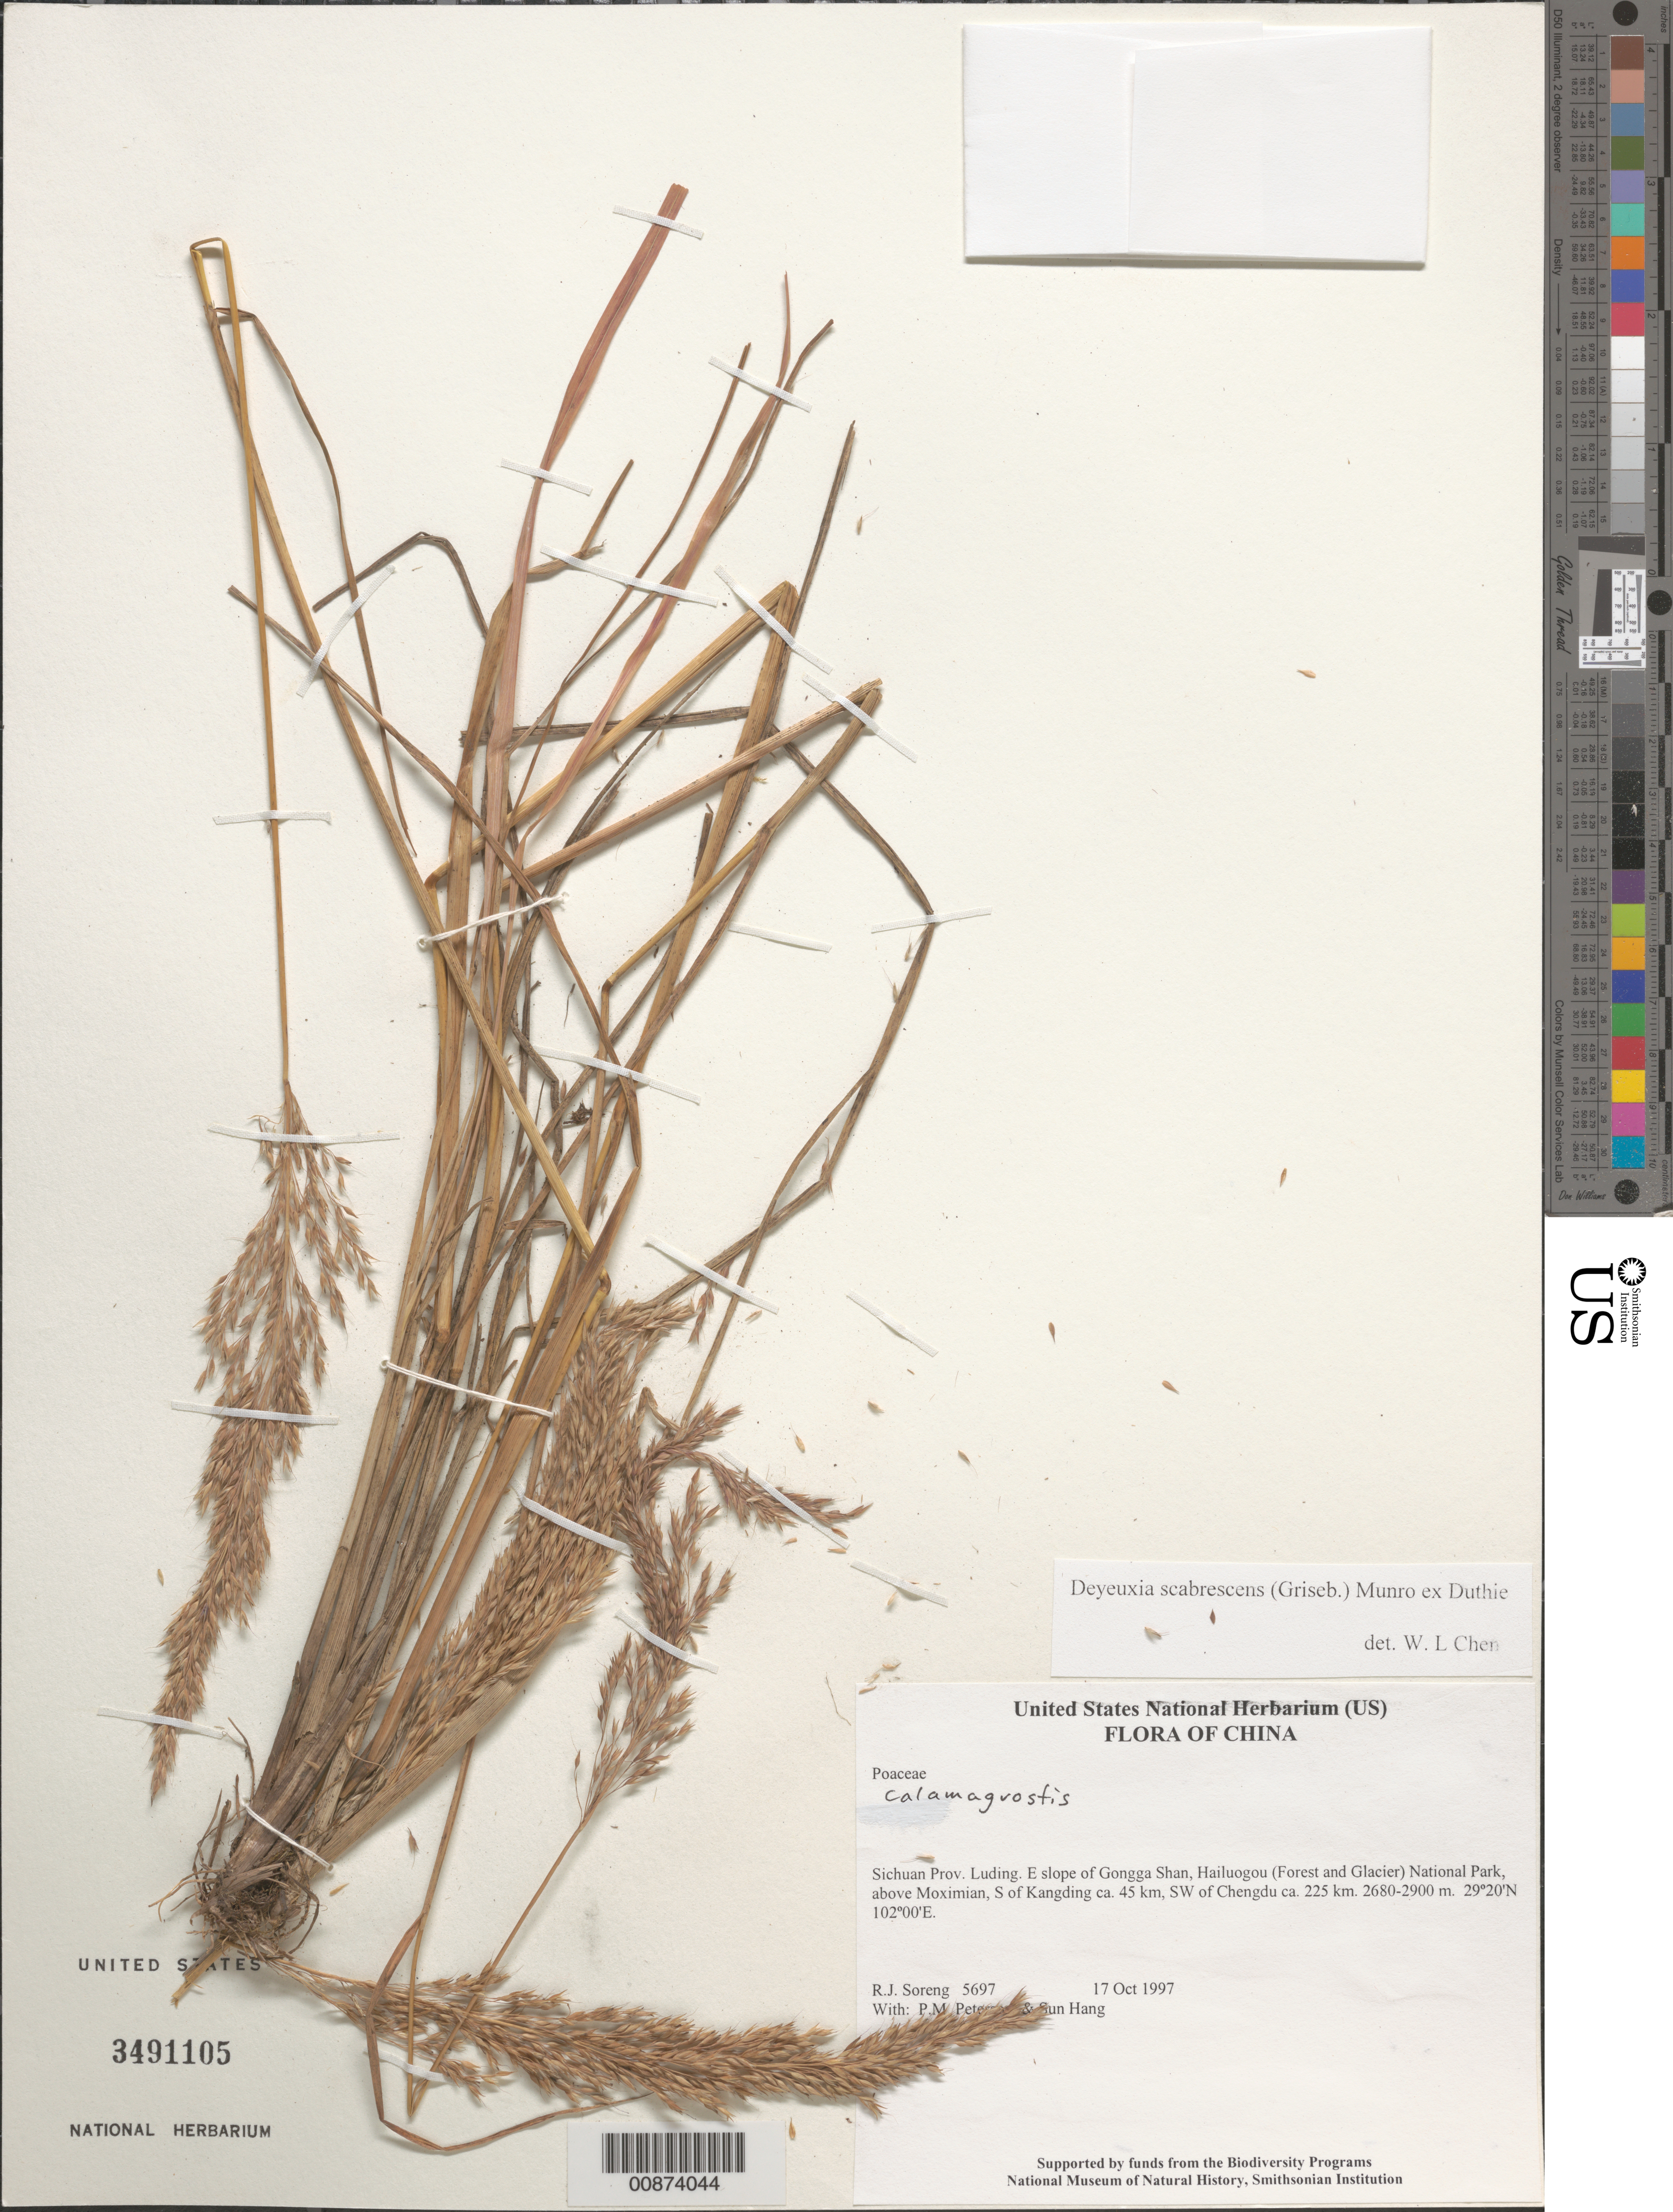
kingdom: Plantae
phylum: Tracheophyta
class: Liliopsida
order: Poales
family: Poaceae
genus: Deyeuxia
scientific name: Deyeuxia scabrescens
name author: (Griseb.) Munro ex Duthie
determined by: Chen, W. L.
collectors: R. J. Soreng, P. M. Peterson & Sun Hang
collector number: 5697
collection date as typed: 17 Oct 1997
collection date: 1997-10-17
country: China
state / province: Sichuan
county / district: Luding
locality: E slope of Gongga Shan, Hailuogou (Forest and Glacier) National Park, above Moximian, S of Kangding ca. 45 km, SW of Chengdu ca. 225 km.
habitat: Cool temperate coniferous forest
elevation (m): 2680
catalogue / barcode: US 3491105